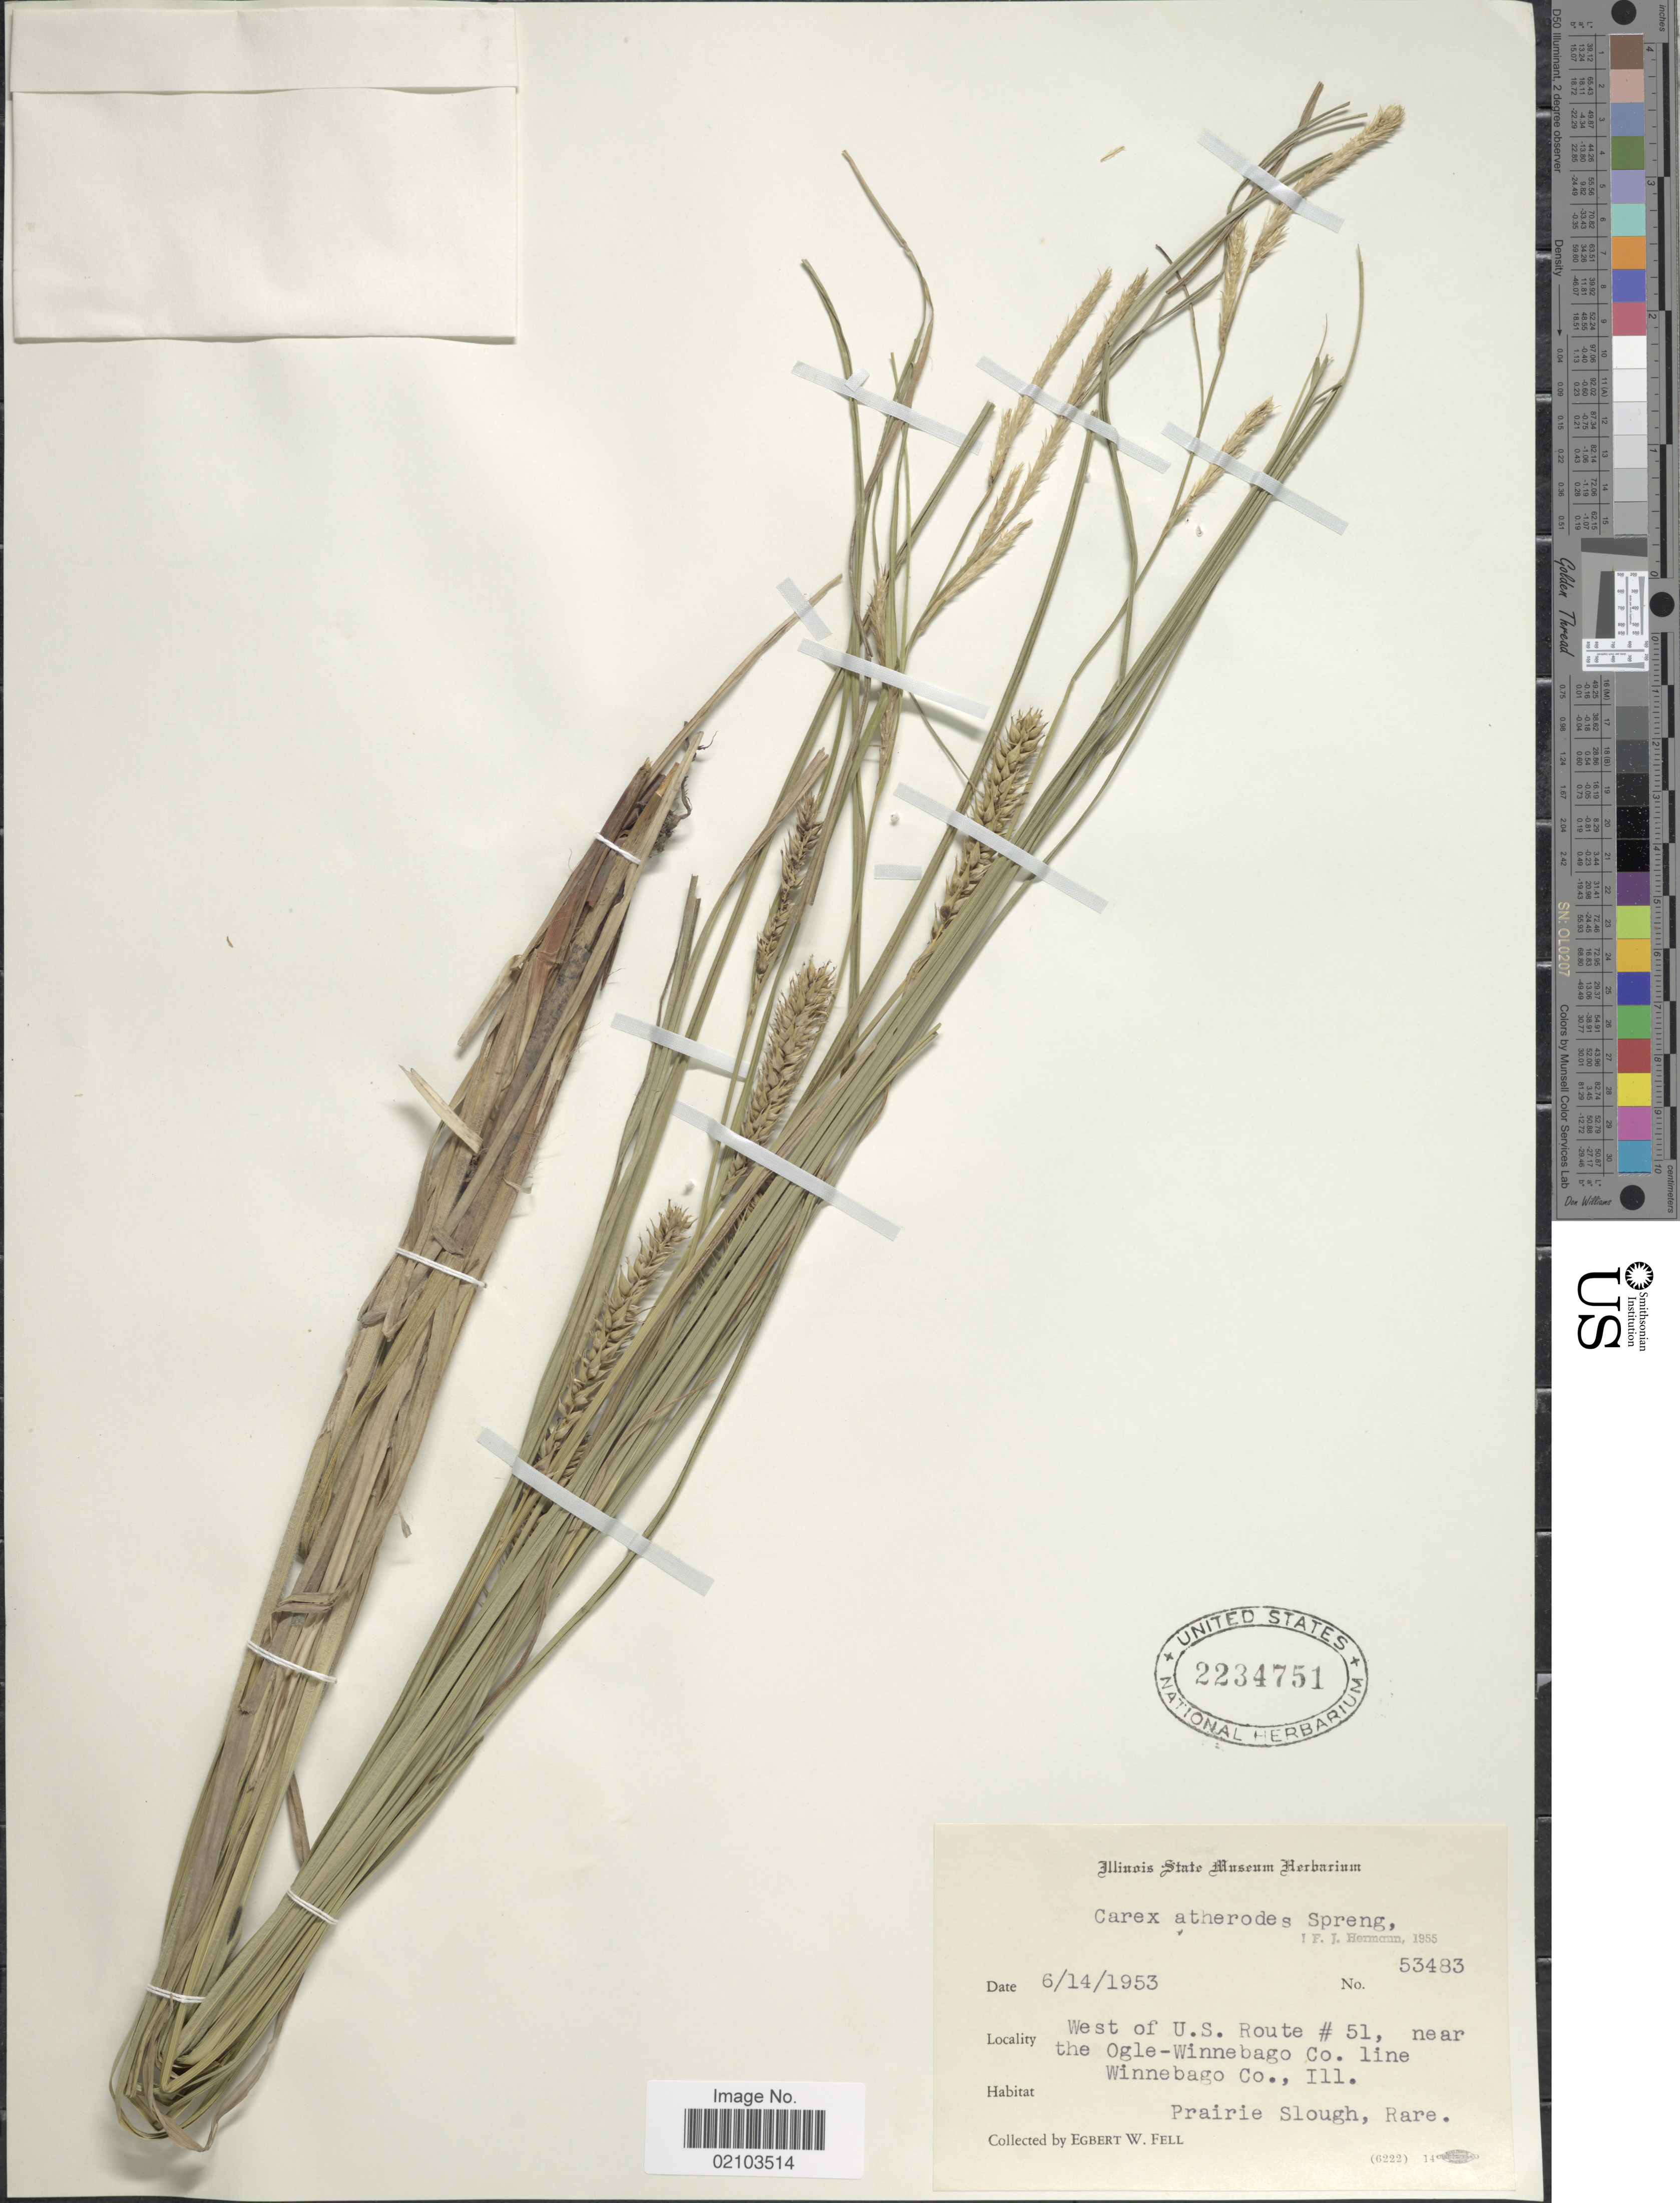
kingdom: Plantae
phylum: Tracheophyta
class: Liliopsida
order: Poales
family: Cyperaceae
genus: Carex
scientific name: Carex atherodes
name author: Spreng.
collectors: E. Fell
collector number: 53483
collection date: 1953-06-14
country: United States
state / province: Illinois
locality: Wet of U.S. Route # 51, near the Ogle-Winnebago Co. line Winnebago Co., prairie slough.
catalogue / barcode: US 2234751